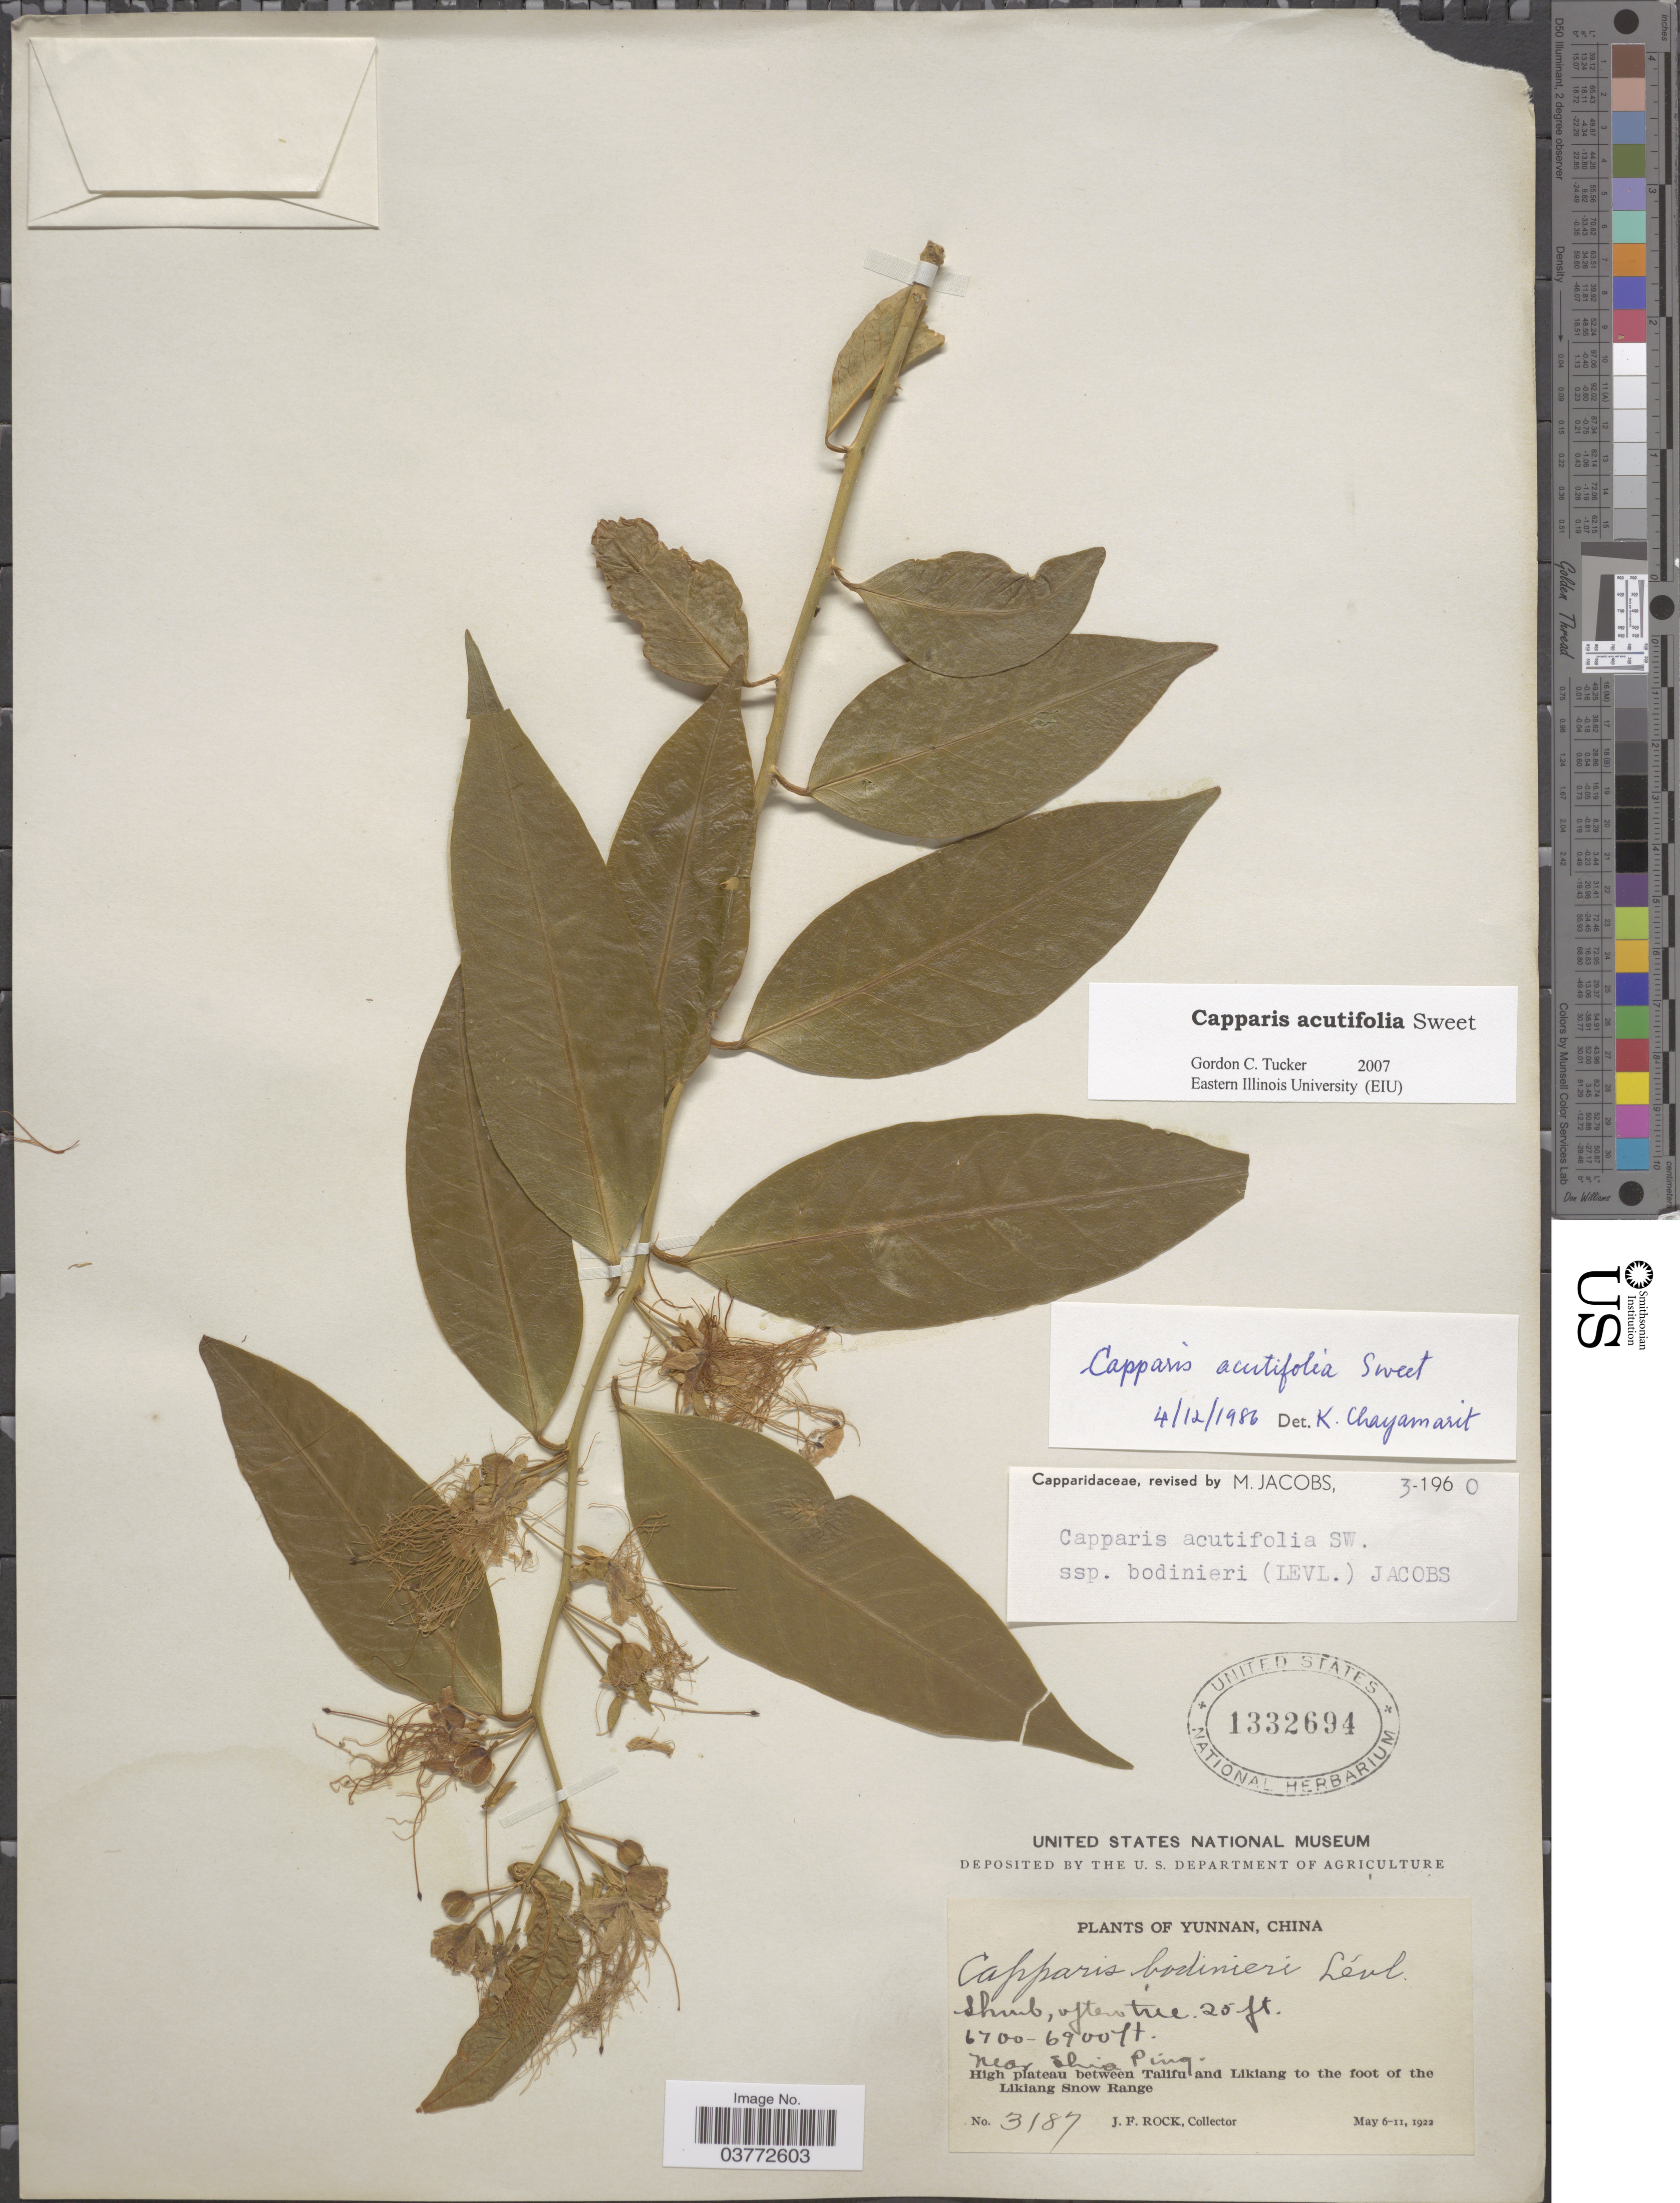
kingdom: Plantae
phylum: Tracheophyta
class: Magnoliopsida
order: Brassicales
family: Capparaceae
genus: Capparis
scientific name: Capparis acutifolia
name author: J.F. Macbr.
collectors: J. Rock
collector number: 3187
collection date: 1922-05-06/1922-05-11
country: China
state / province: Yunnan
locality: Near Shia Ping. High plateau between Talifu and Likiang to the foot of the Likiang Snow Range.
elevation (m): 2042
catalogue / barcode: US 1332694